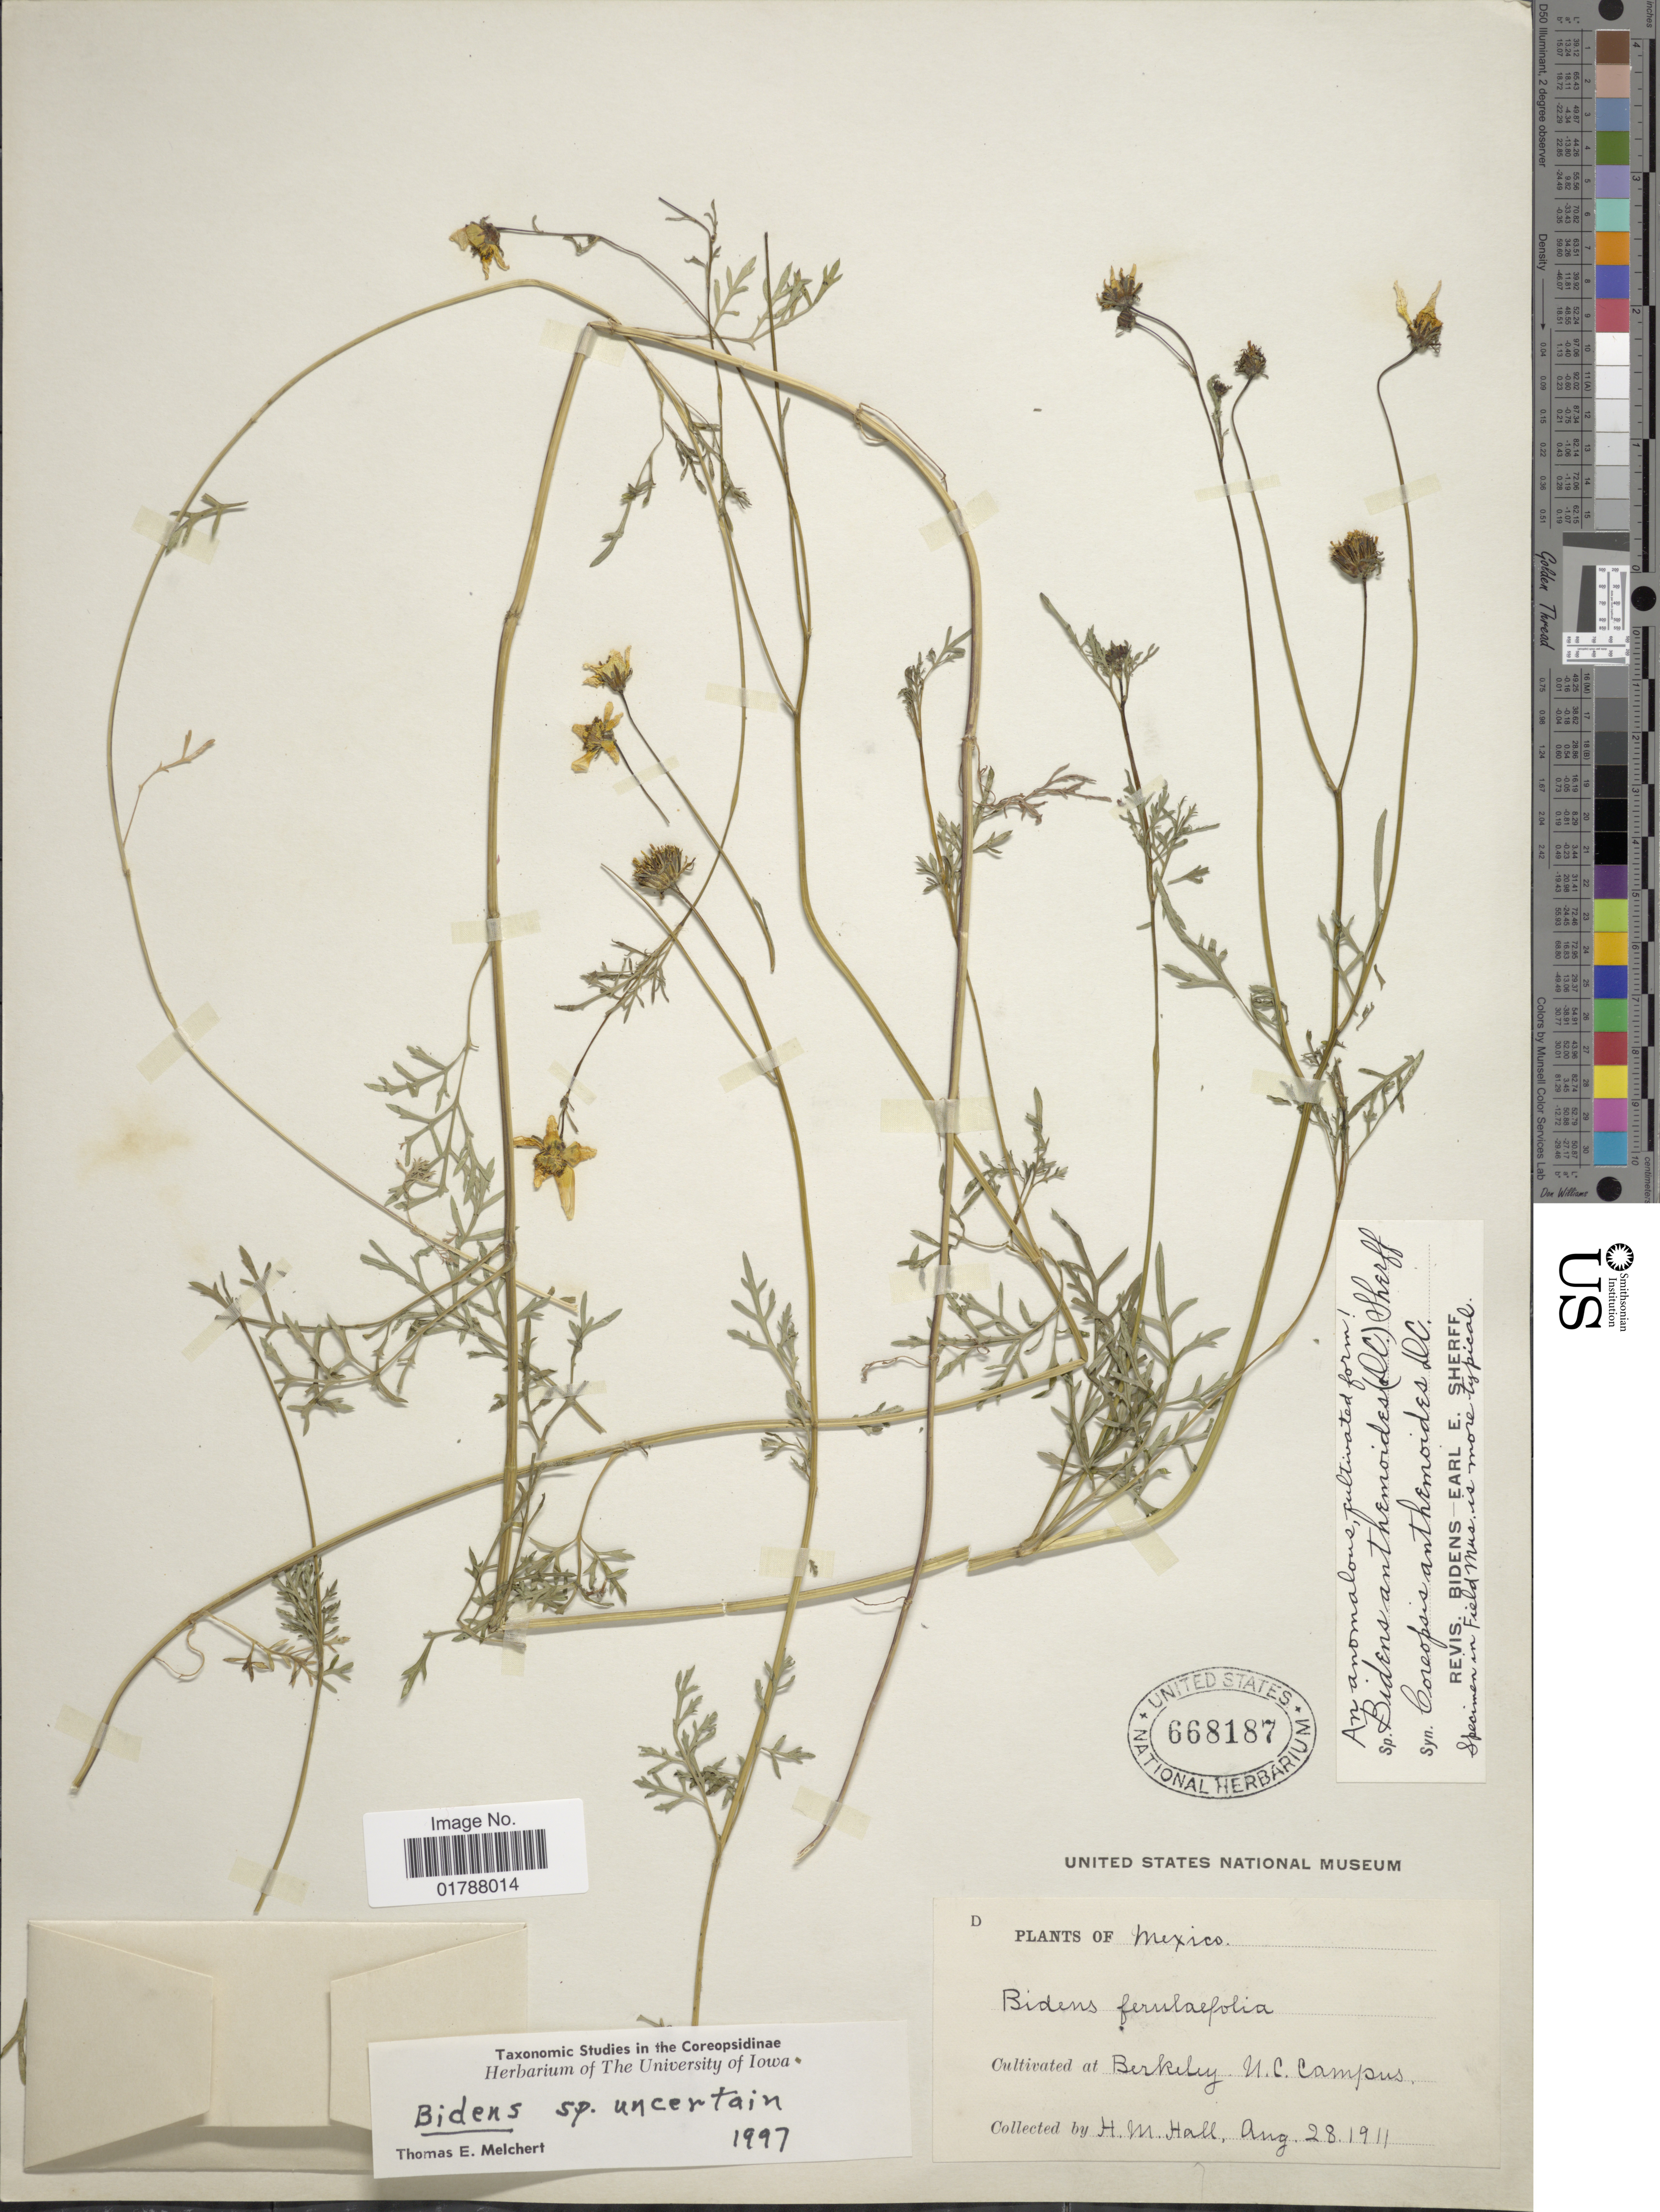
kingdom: Plantae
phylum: Tracheophyta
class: Magnoliopsida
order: Asterales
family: Asteraceae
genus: Bidens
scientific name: Bidens sp.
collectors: H. M. Hall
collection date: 1911-08-28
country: Mexico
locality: Cultivated at Berkeley, N. C. Campus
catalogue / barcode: US 668187